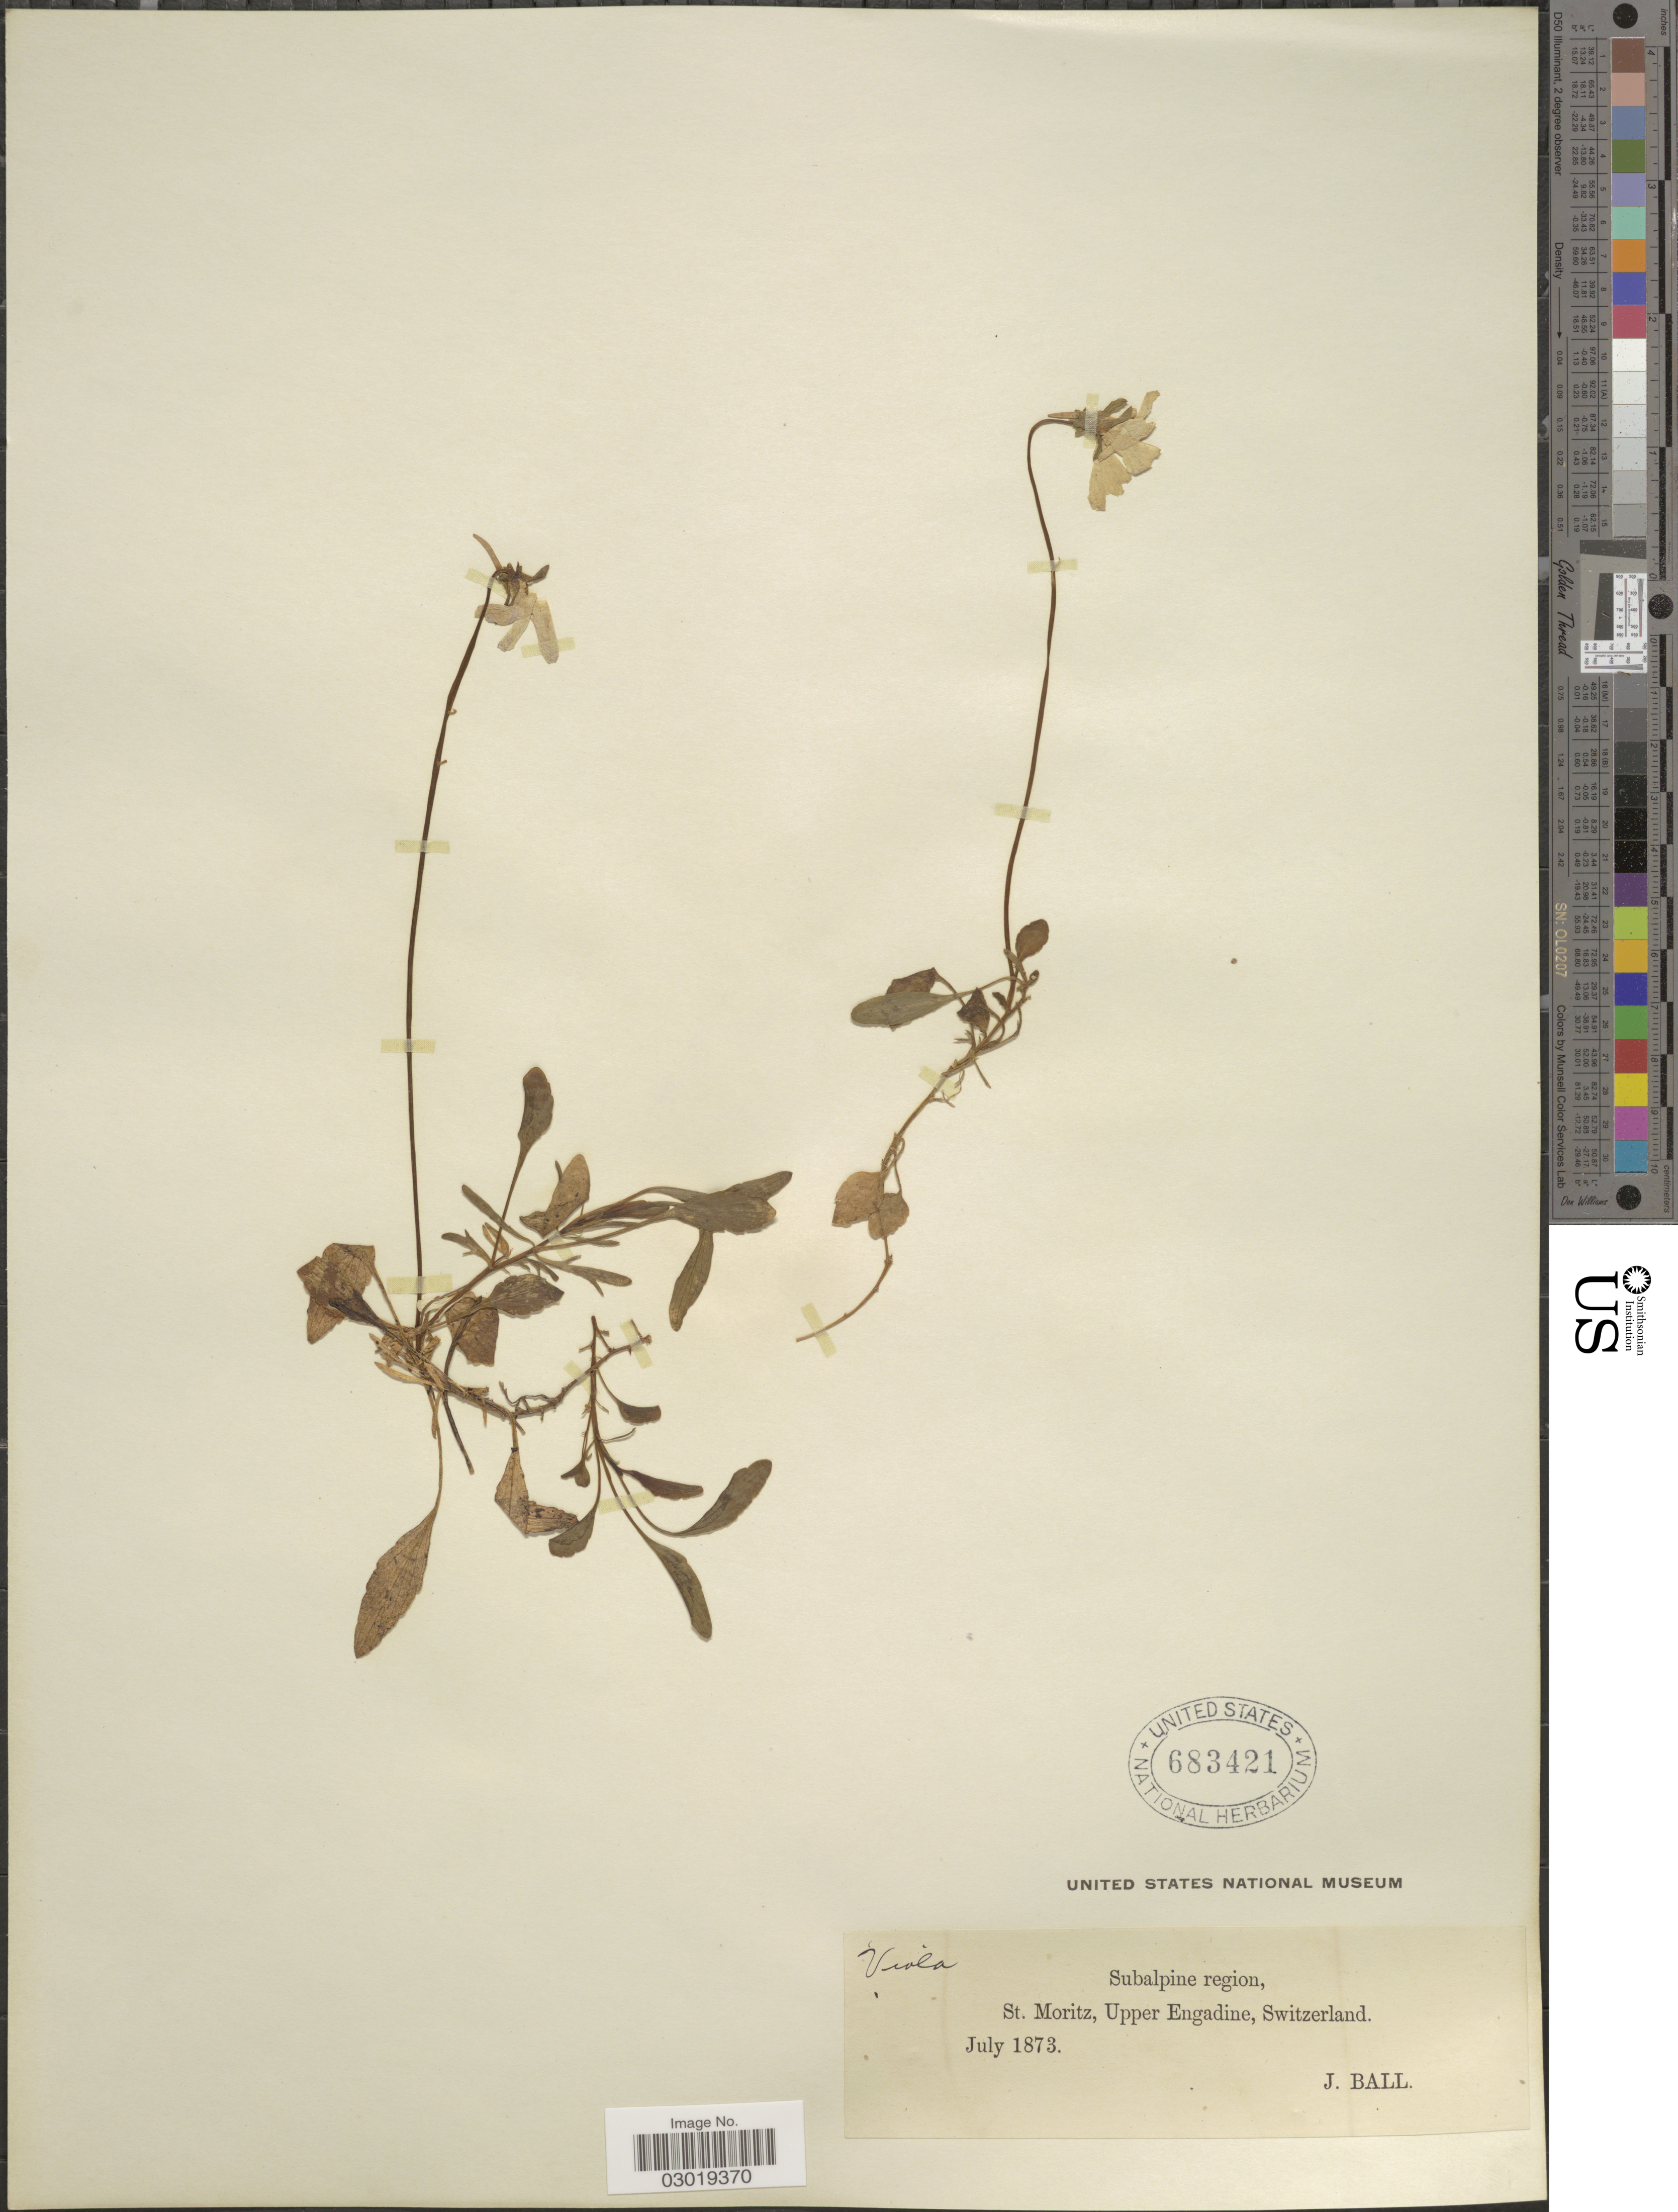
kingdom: Plantae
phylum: Tracheophyta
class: Magnoliopsida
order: Malpighiales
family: Violaceae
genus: Viola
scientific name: Viola sp.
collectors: J. Ball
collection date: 1873-07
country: Switzerland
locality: Subalpine region, St. Moritz, Upper Engadine.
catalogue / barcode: US 683421